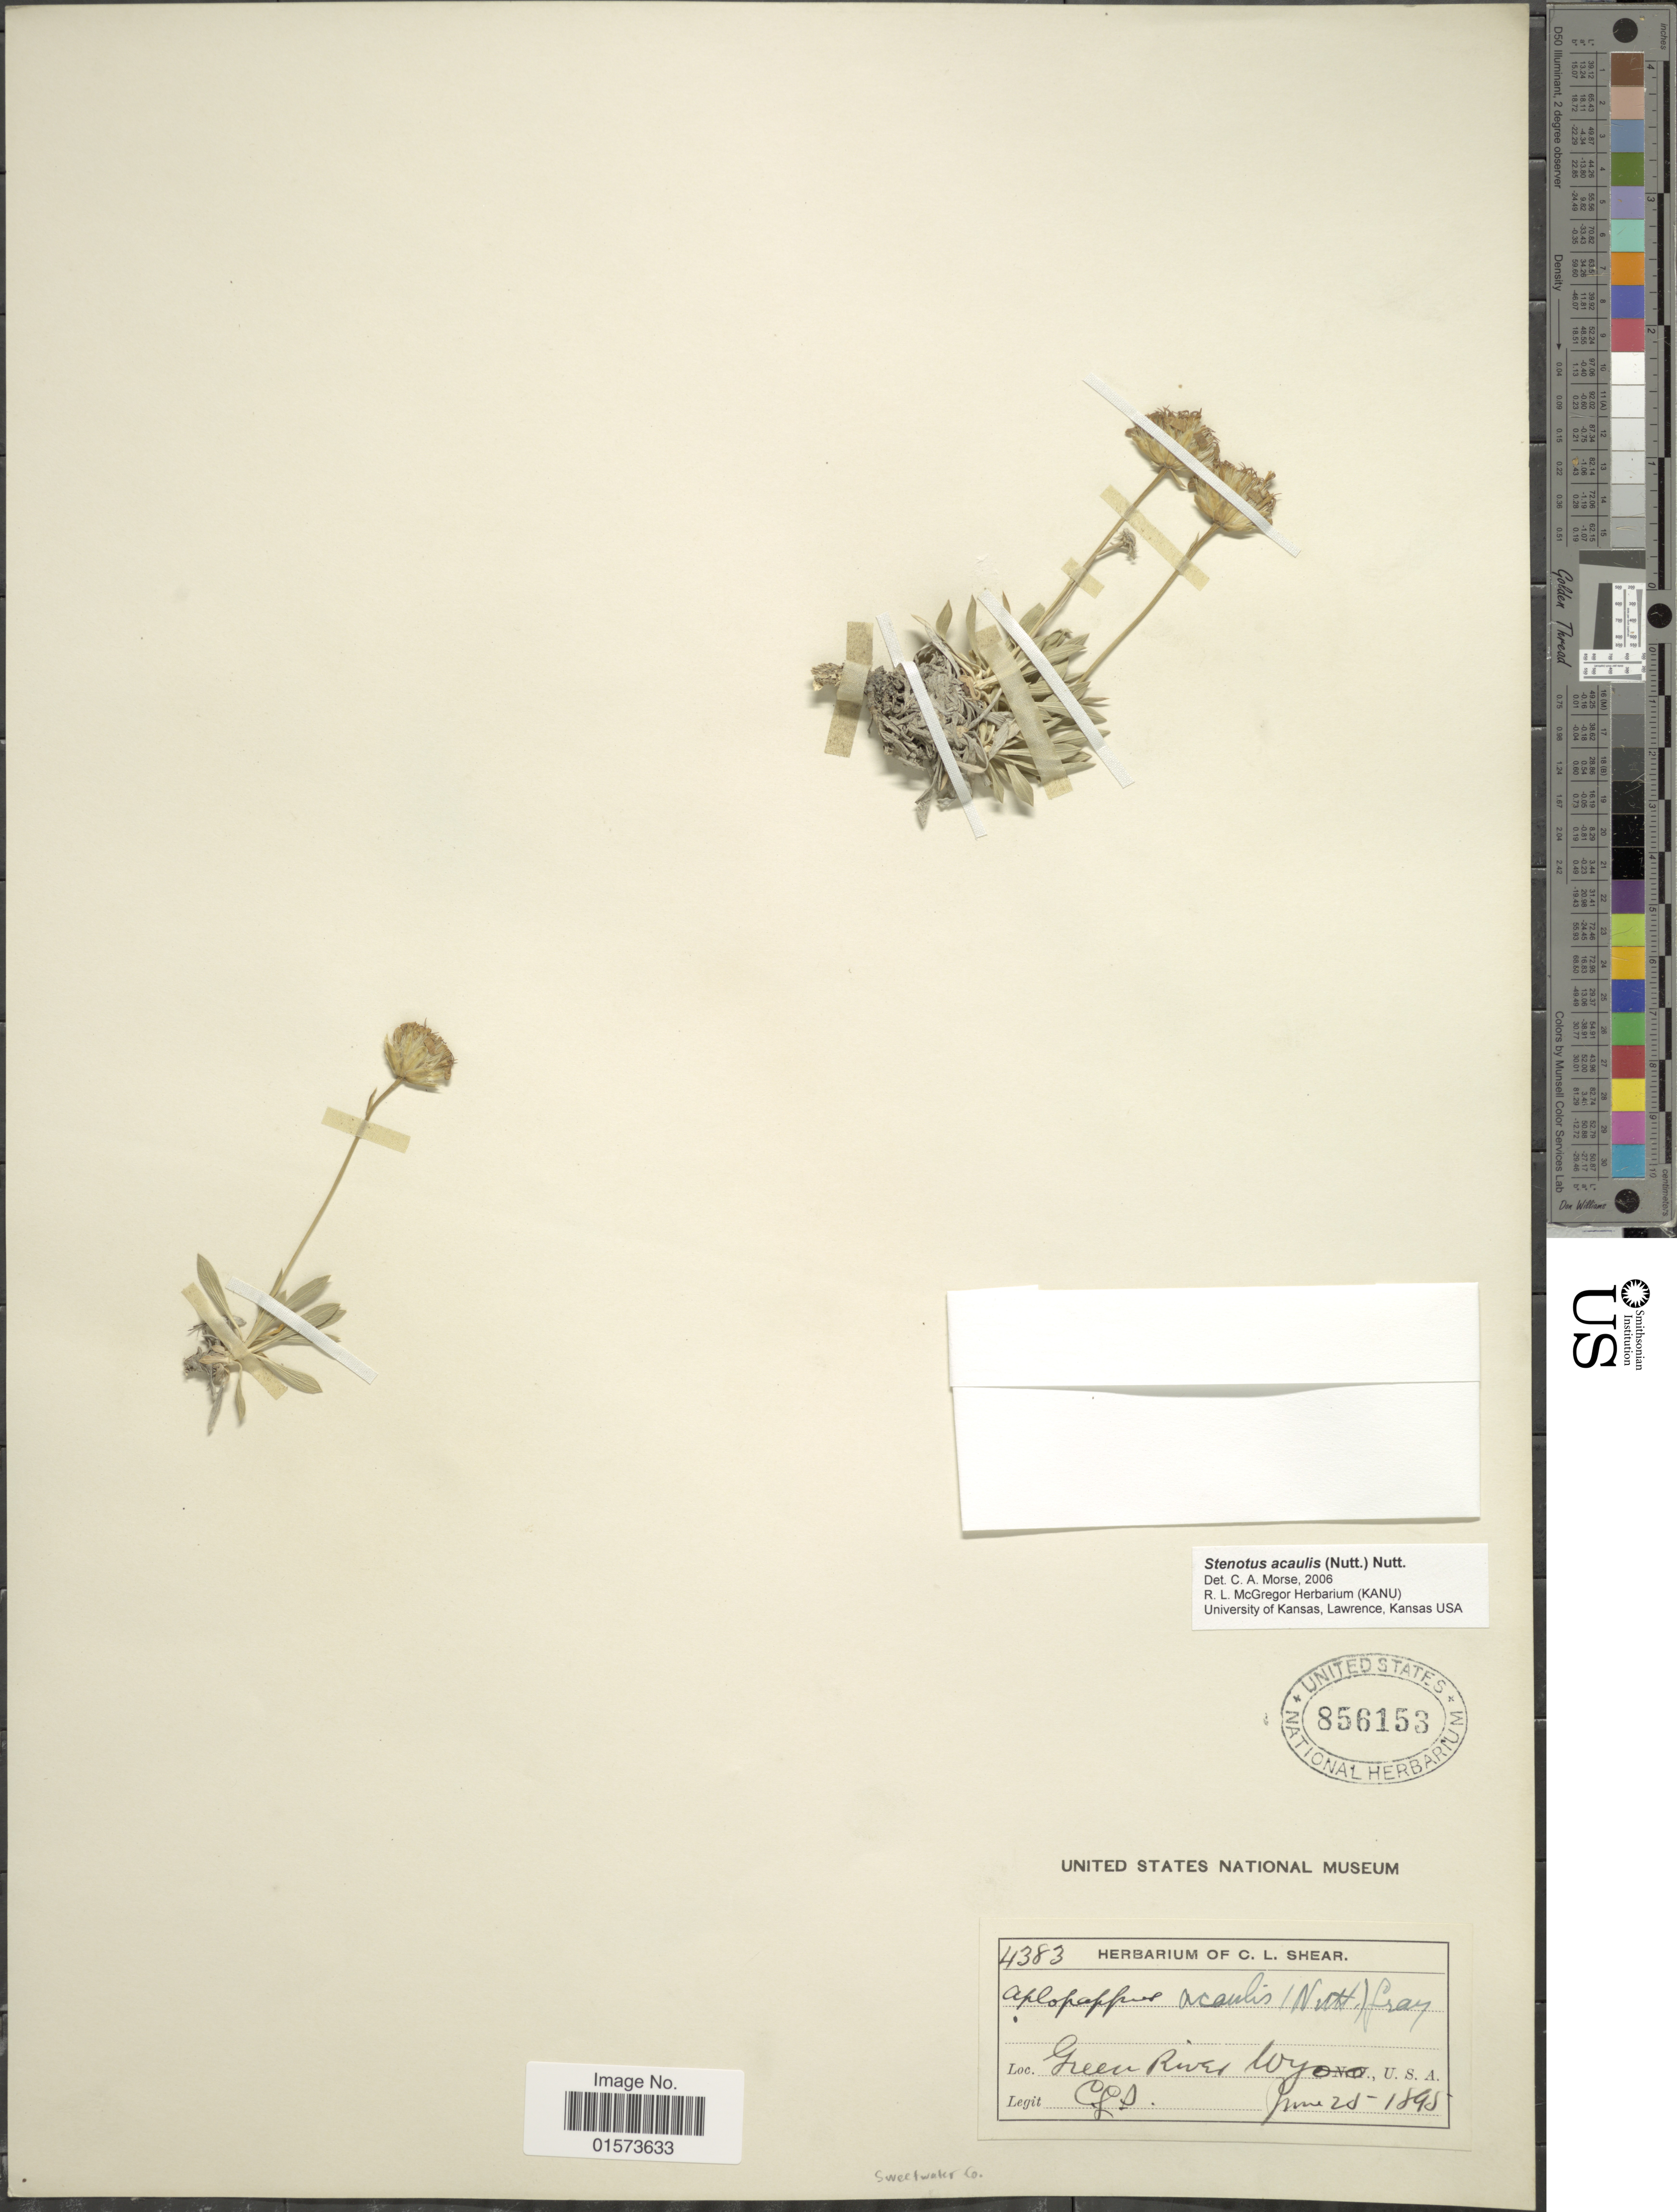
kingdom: Plantae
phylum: Tracheophyta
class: Magnoliopsida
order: Asterales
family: Asteraceae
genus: Stenotus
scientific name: Stenotus acaulis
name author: (Nutt.) Nutt.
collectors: C. L. Shear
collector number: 4383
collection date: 1895-06-25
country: United States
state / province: Wyoming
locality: Green River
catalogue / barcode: US 856153